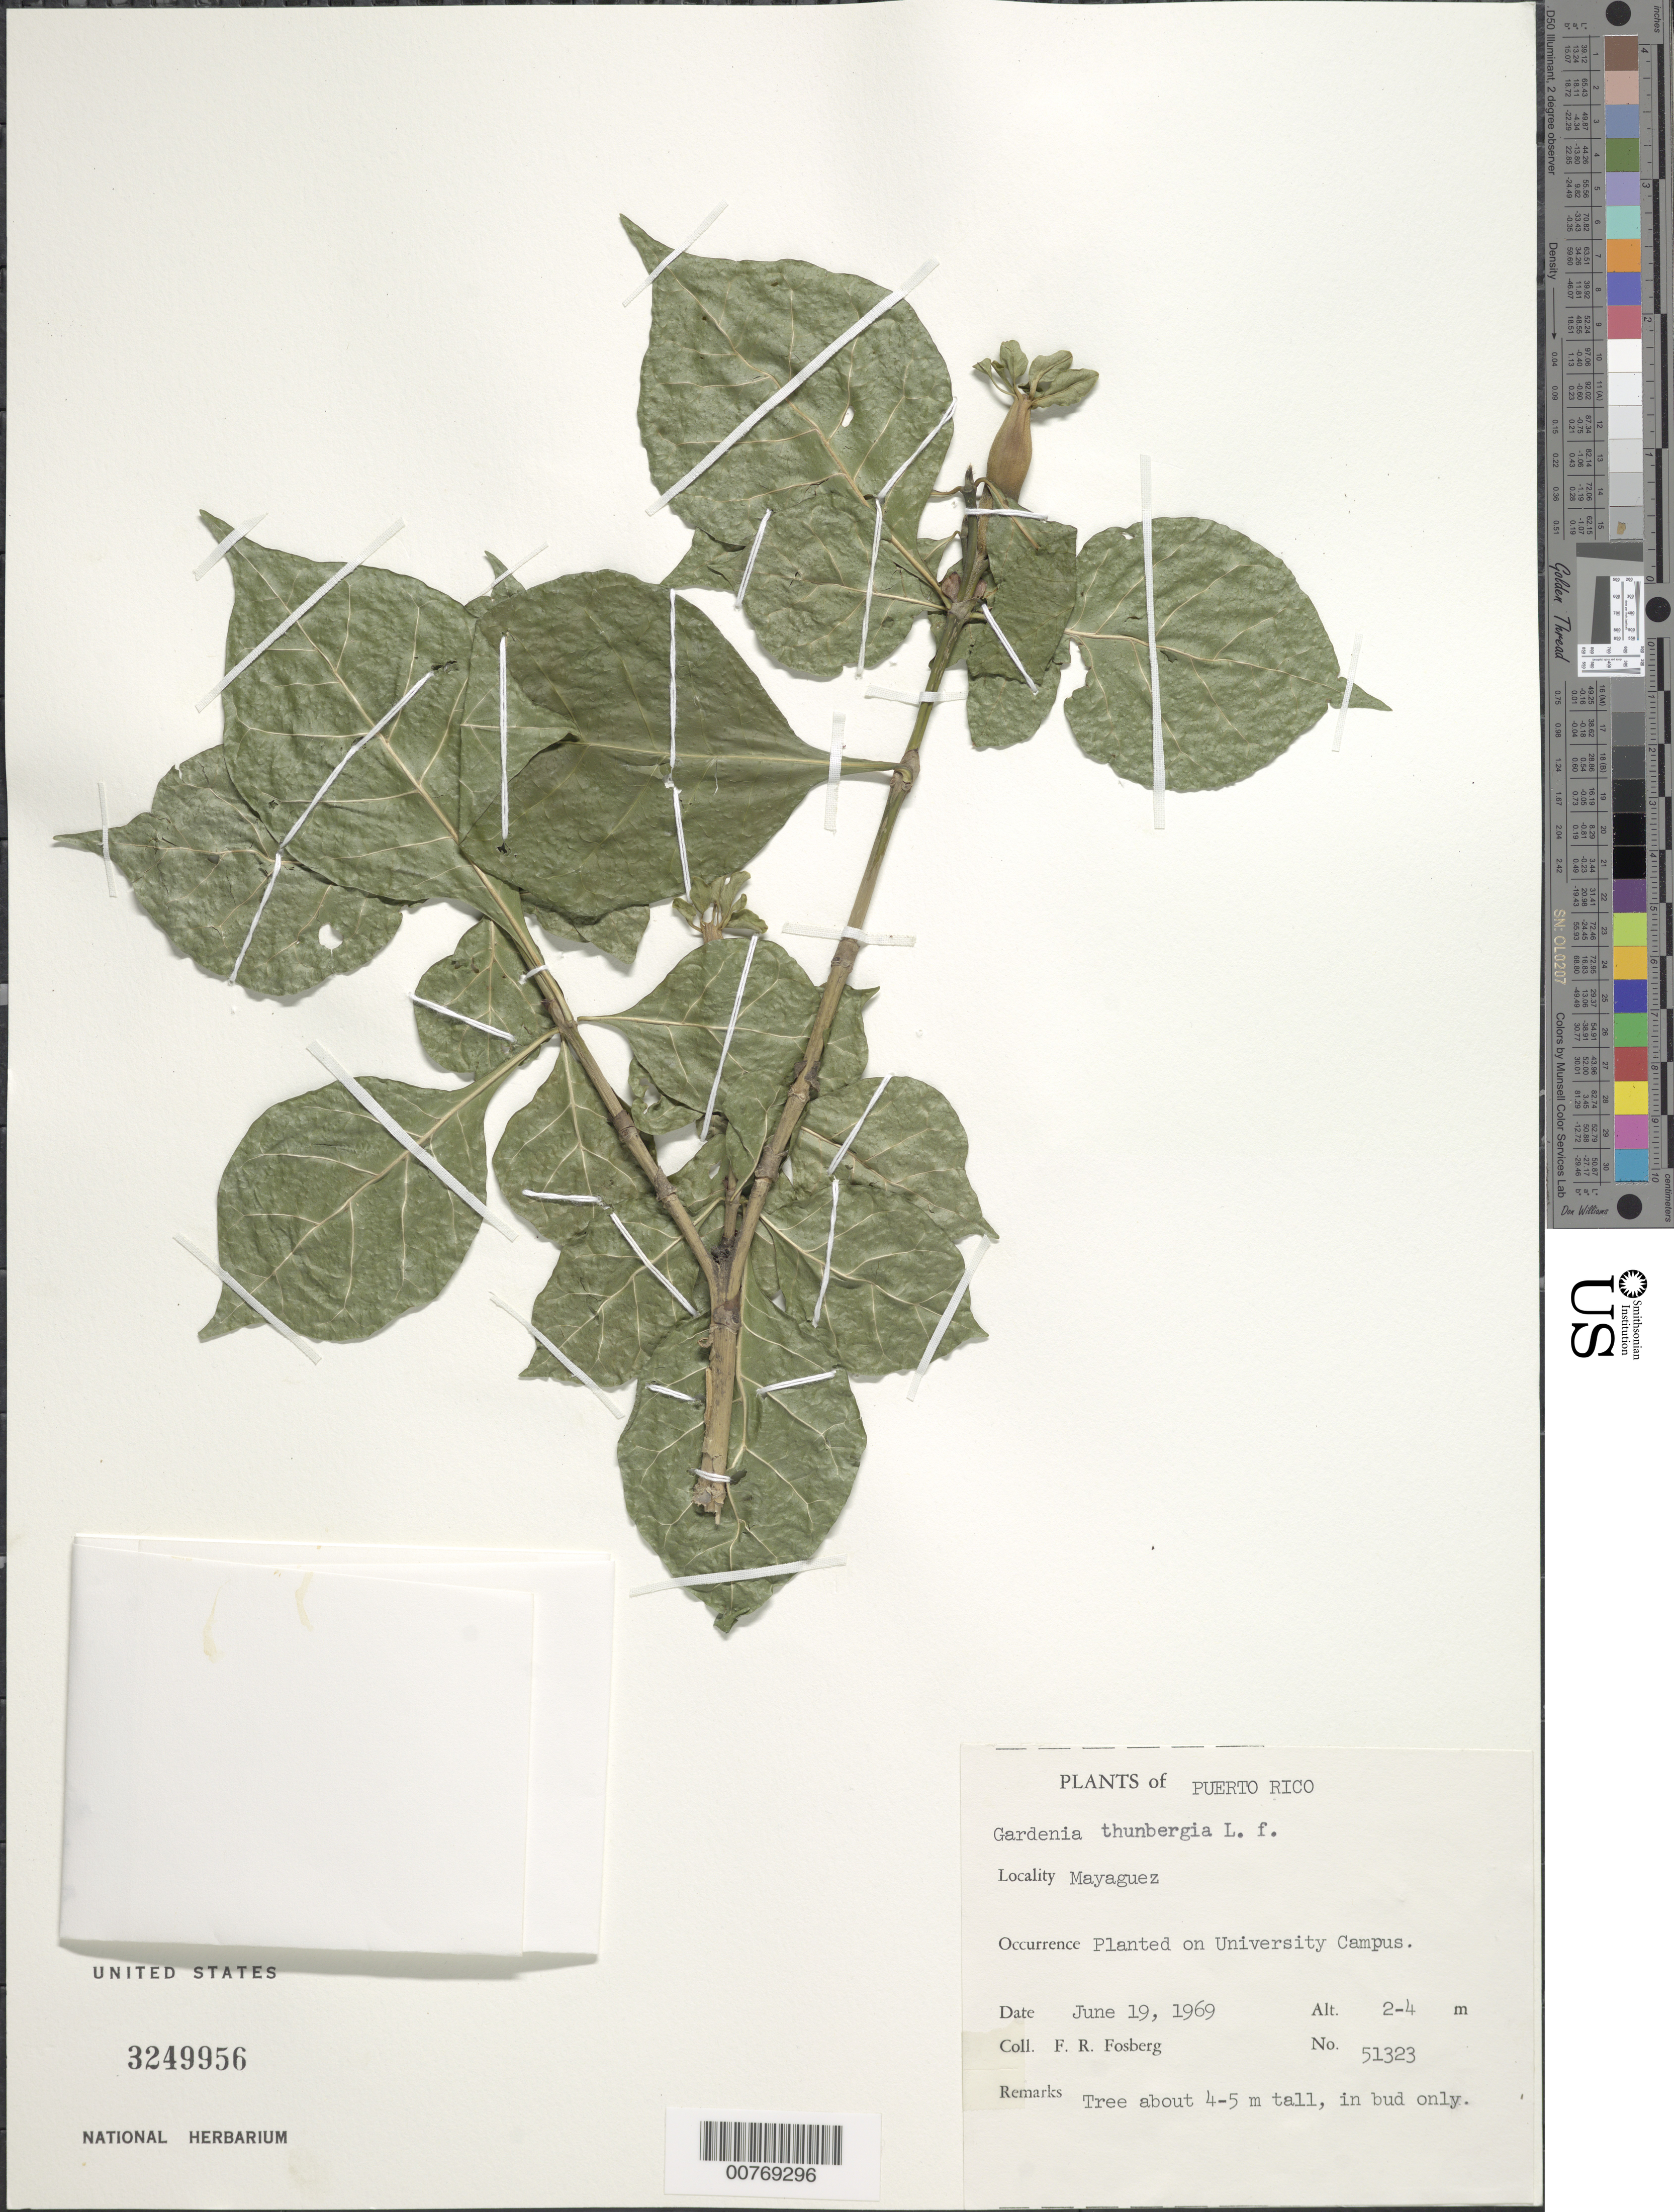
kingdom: Plantae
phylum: Tracheophyta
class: Magnoliopsida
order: Gentianales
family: Rubiaceae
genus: Gardenia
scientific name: Gardenia thunbergia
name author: Thunb.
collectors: F. R. Fosberg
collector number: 51323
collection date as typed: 19 Jun 1969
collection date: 1969-06-19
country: Puerto Rico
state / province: Mayagüez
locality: Mayaguez; planted on University Campus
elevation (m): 2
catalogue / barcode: US 3249956